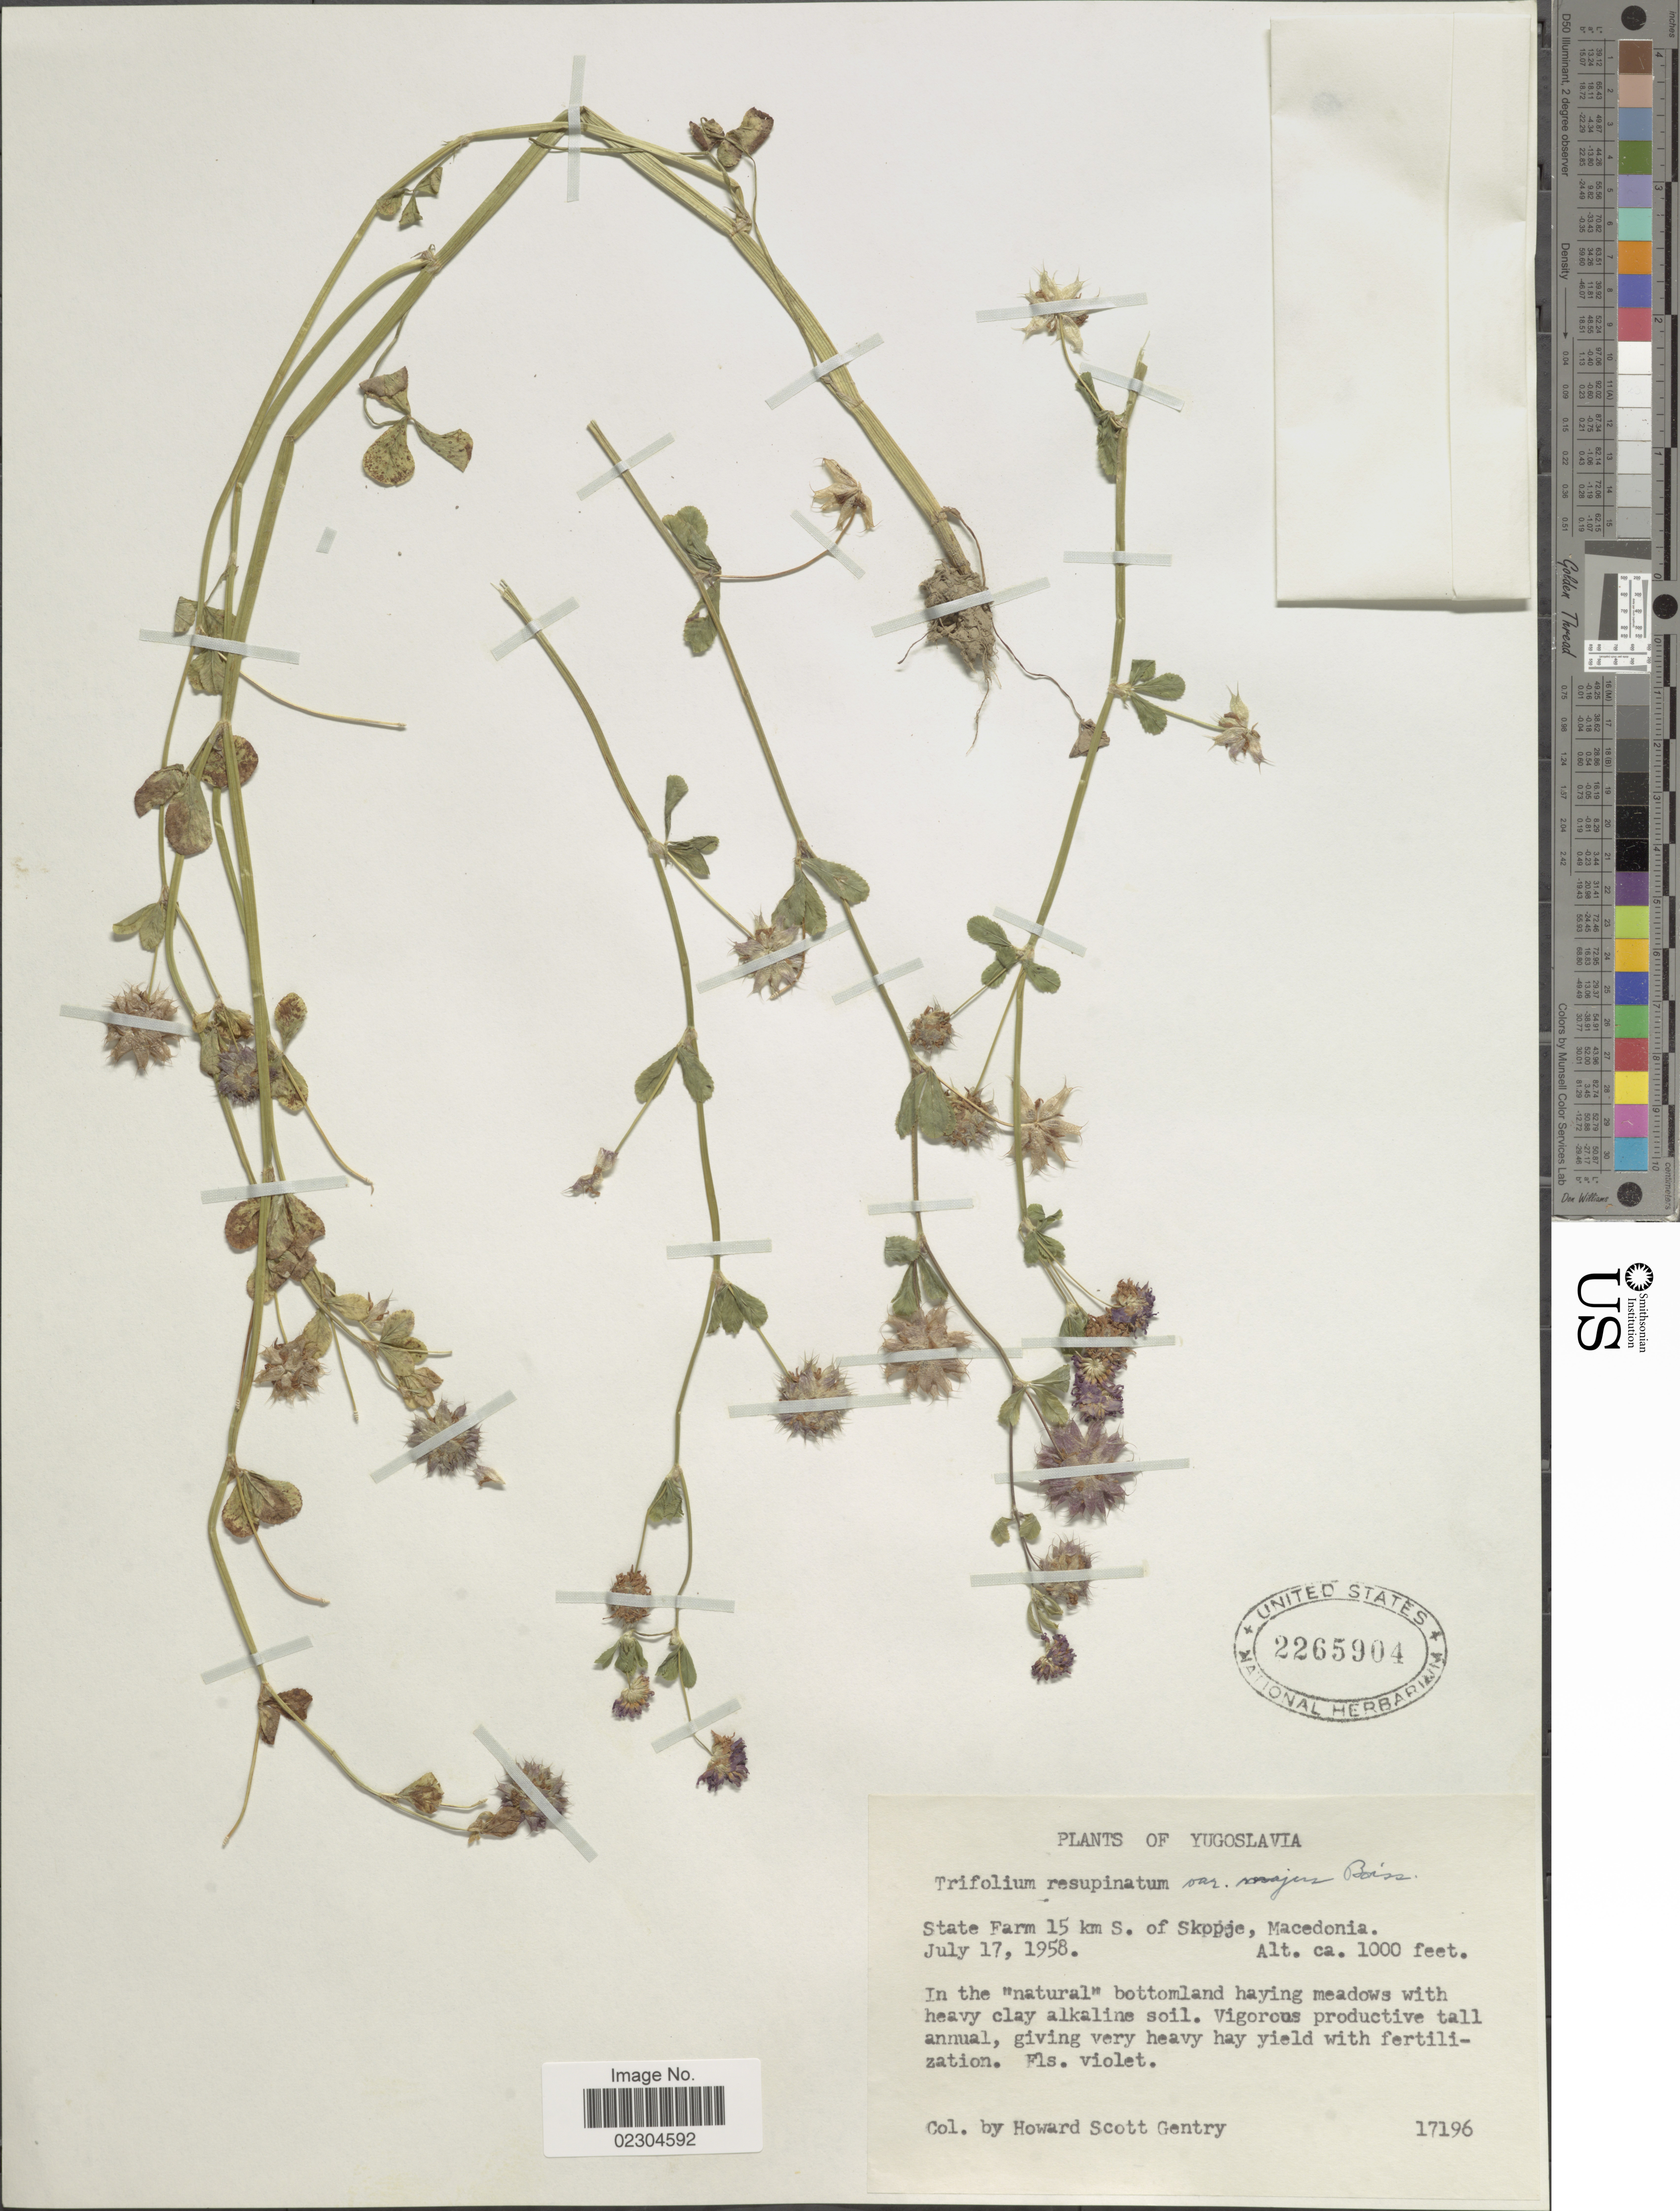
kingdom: Plantae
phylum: Tracheophyta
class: Magnoliopsida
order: Fabales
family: Fabaceae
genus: Trifolium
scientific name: Trifolium resupinatum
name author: L.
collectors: H. S. Gentry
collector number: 17196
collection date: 1958-07-17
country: North Macedonia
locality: Yugoslavia, State Farm 15km S. of Skopje, Macedonia. Grad Skopje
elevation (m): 305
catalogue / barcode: US 2265904